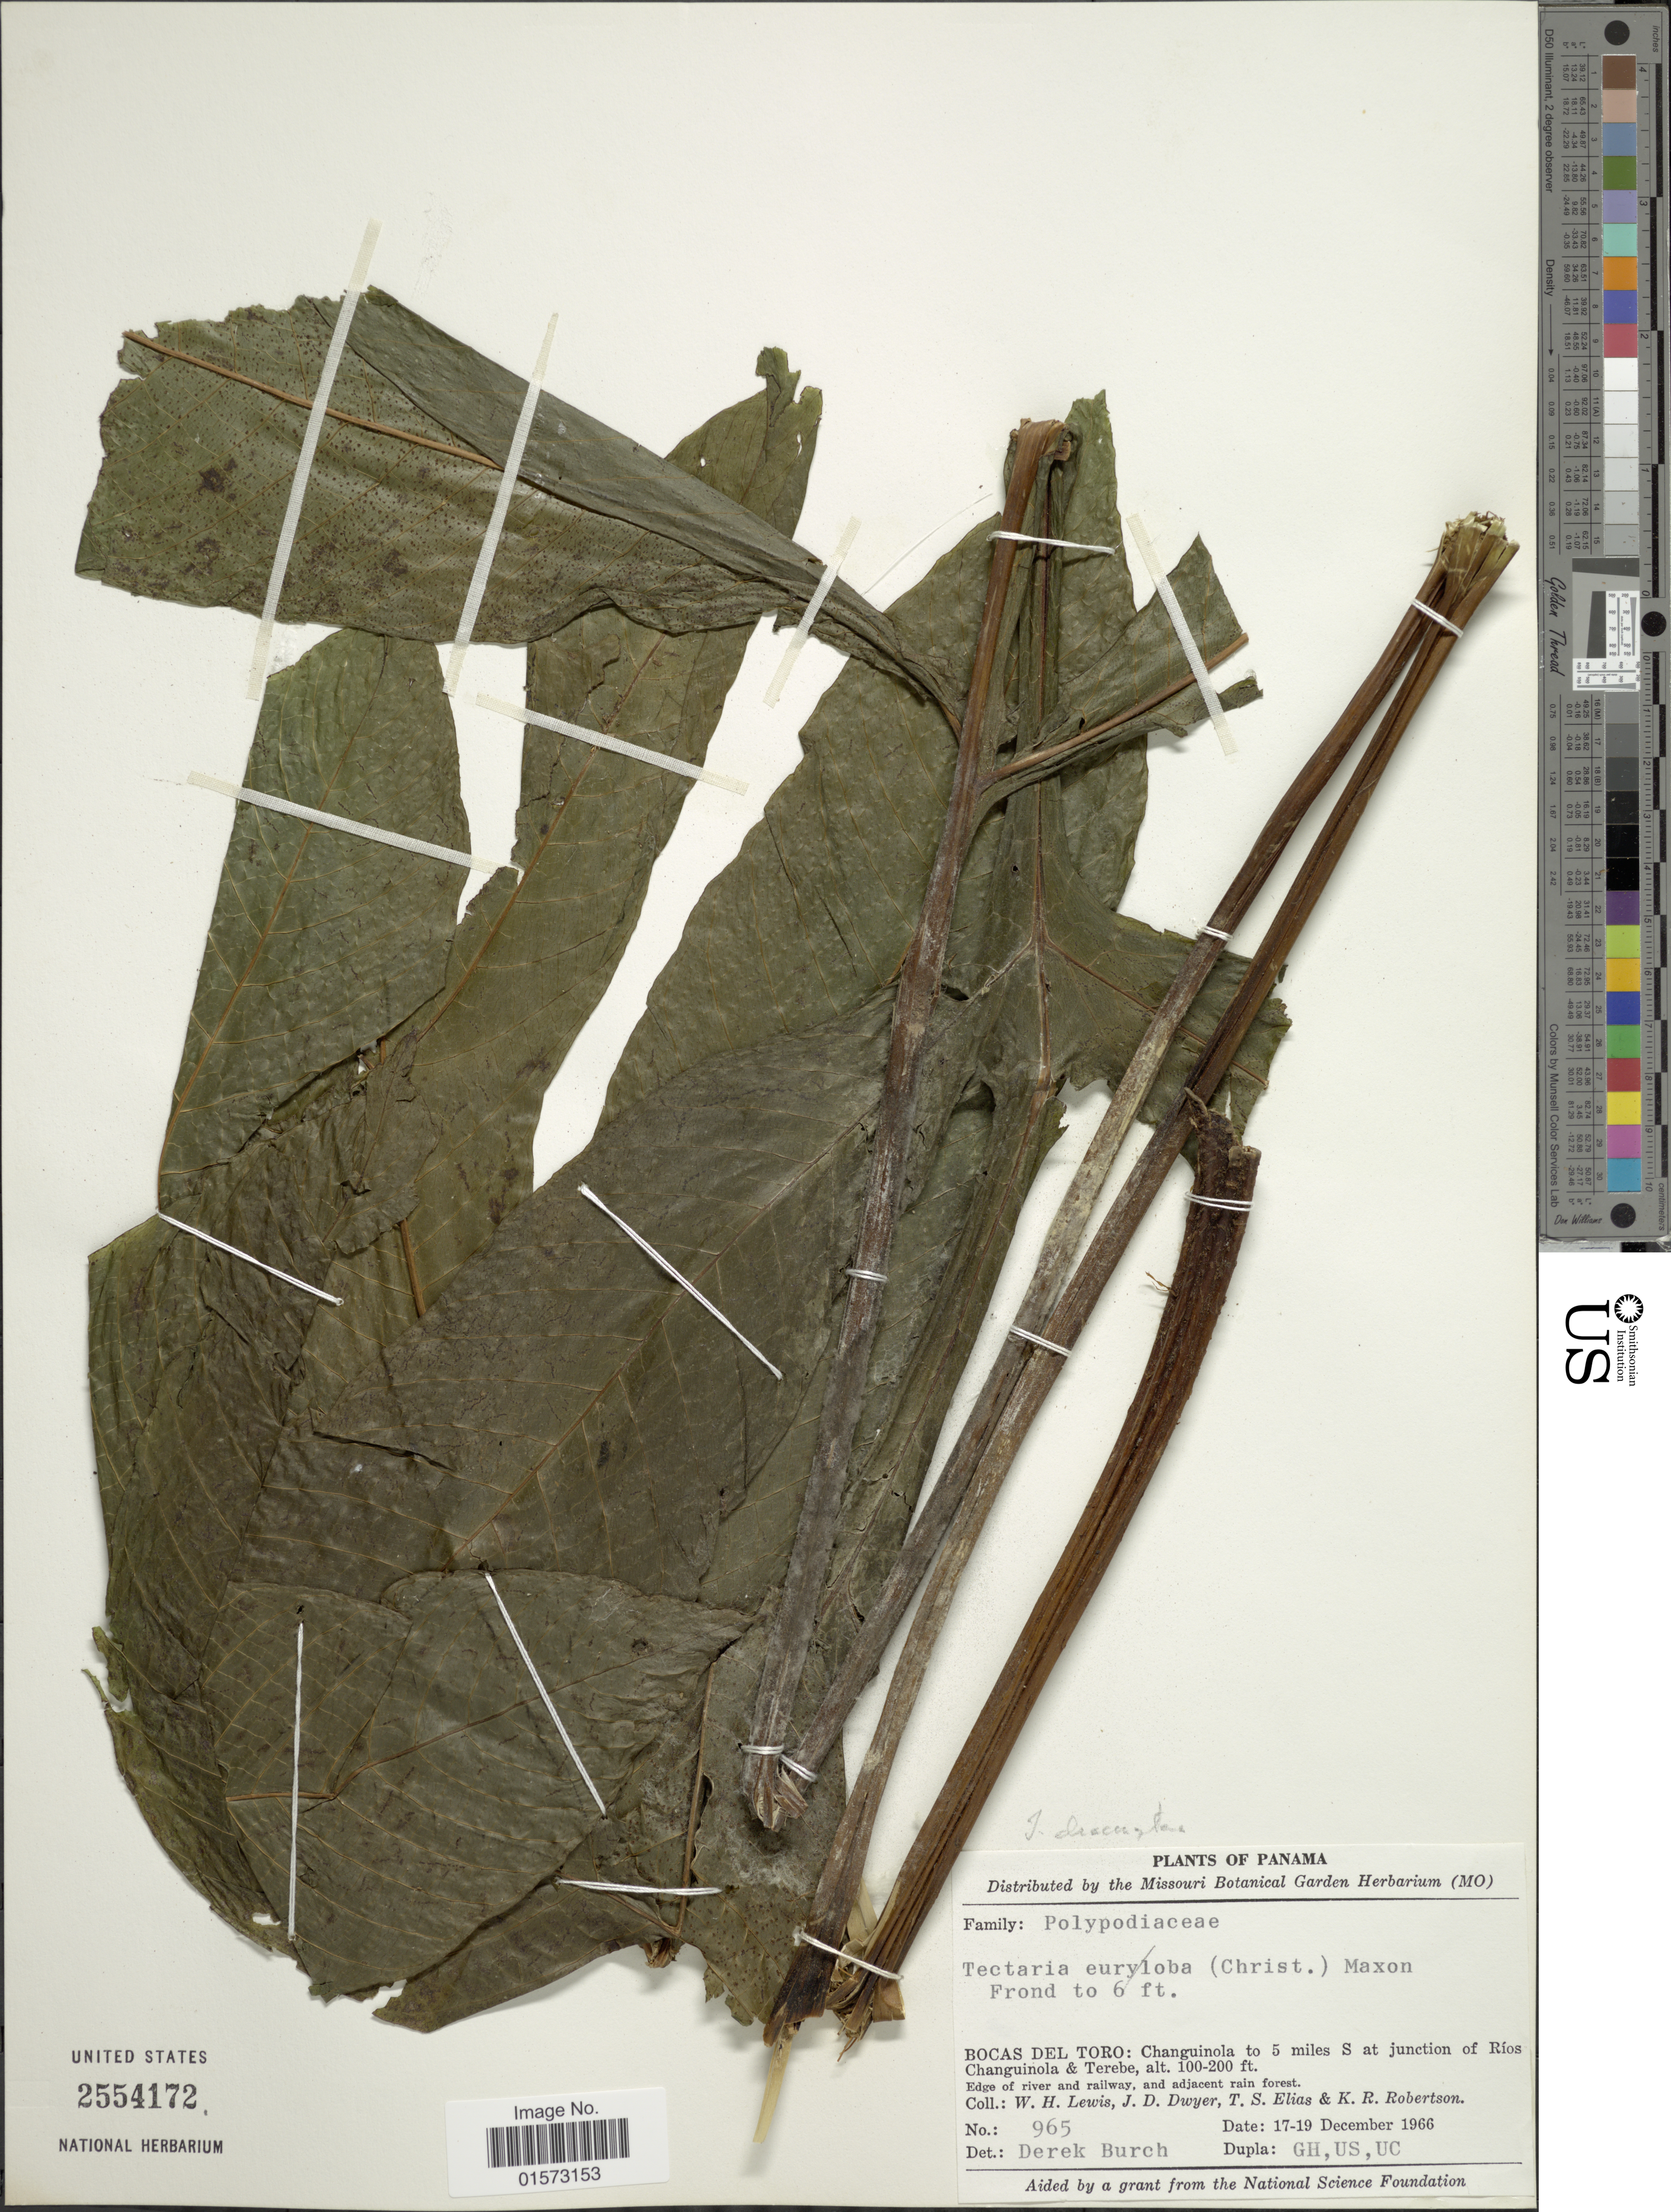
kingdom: Plantae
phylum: Tracheophyta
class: Polypodiopsida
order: Polypodiales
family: Tectariaceae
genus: Tectaria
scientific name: Tectaria draconoptera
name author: (D.C. Eaton) Copel.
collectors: W. H. Lewis, J. D. Dwyer, T. S. Elias & K. Robertson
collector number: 965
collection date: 1966-12-17/1966-12-19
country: Panama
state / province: Bocas del Toro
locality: Changuinola to 5 miles S at junction of Ríos Changuinola & Terebe, Edge of river and railway, and adjacent rain forest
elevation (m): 30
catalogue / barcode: US 2554172